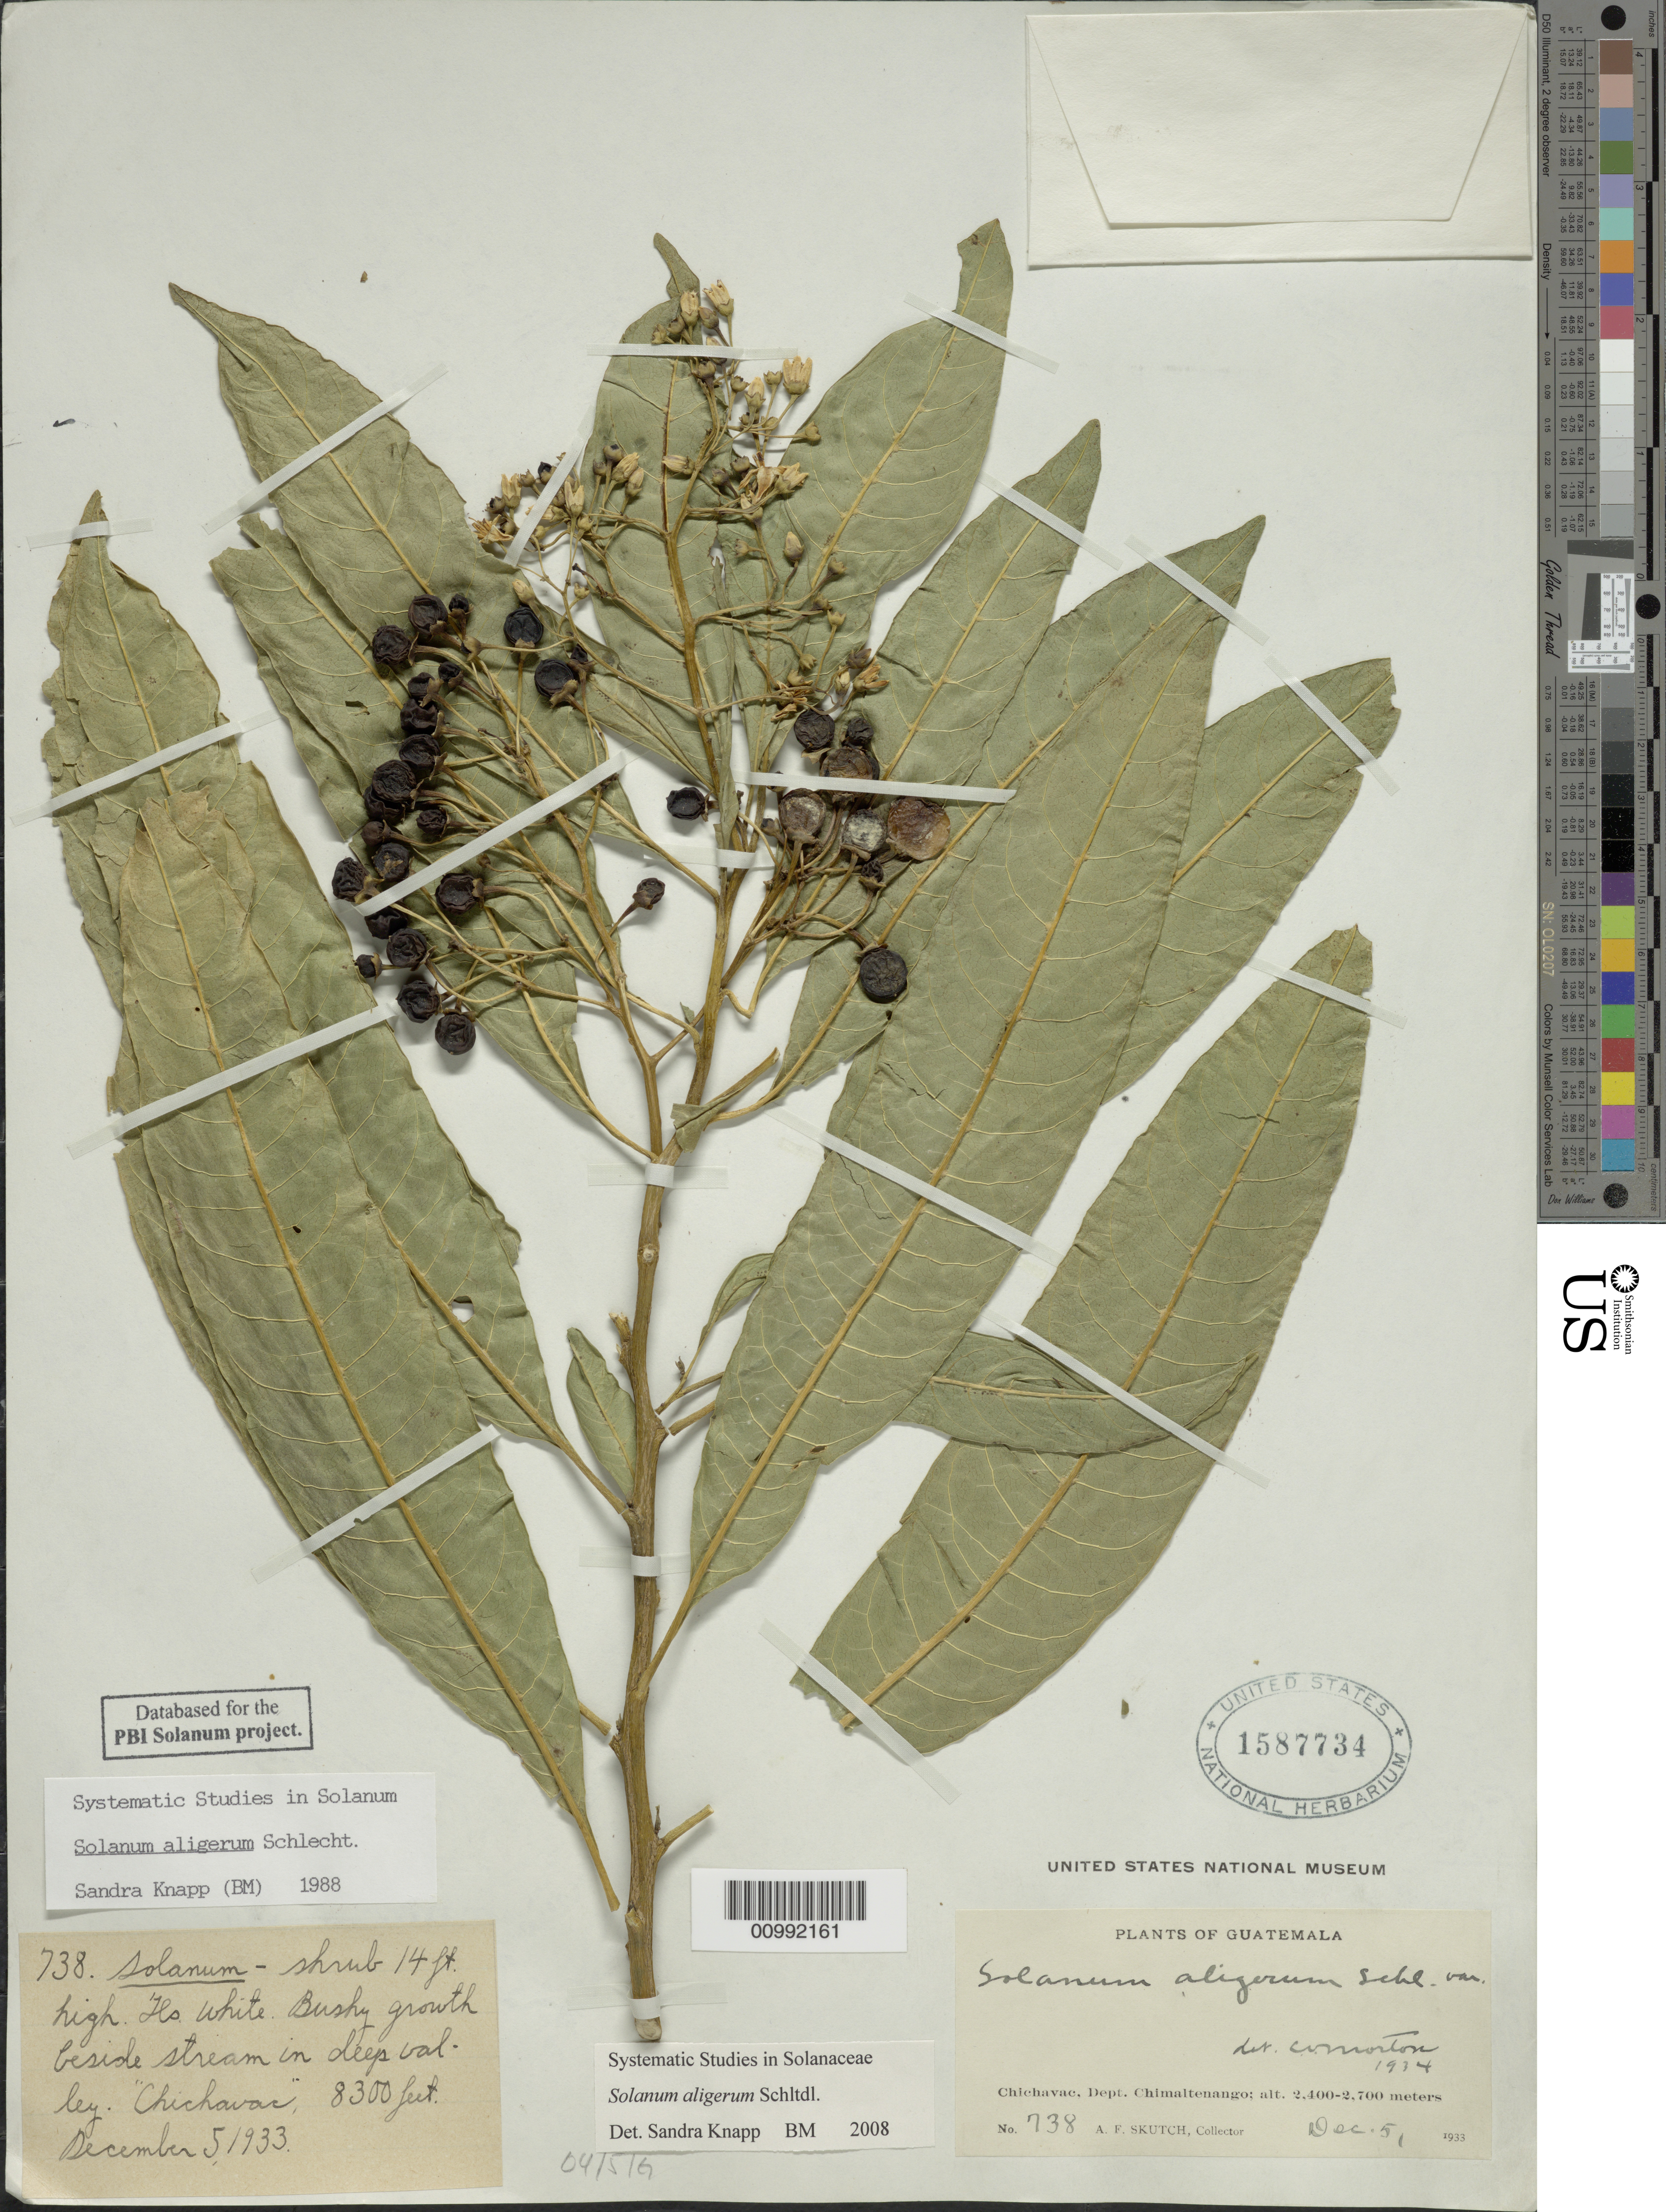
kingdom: Plantae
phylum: Tracheophyta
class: Magnoliopsida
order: Solanales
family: Solanaceae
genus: Solanum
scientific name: Solanum aligerum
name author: Schltdl.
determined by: Knapp, S. D.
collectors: A. F. Skutch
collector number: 738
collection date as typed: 5 Dec 1933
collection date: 1933-12-05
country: Guatemala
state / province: Chimaltenango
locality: Chichavae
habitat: beside stream in deep valley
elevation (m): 2400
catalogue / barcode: US 1587734